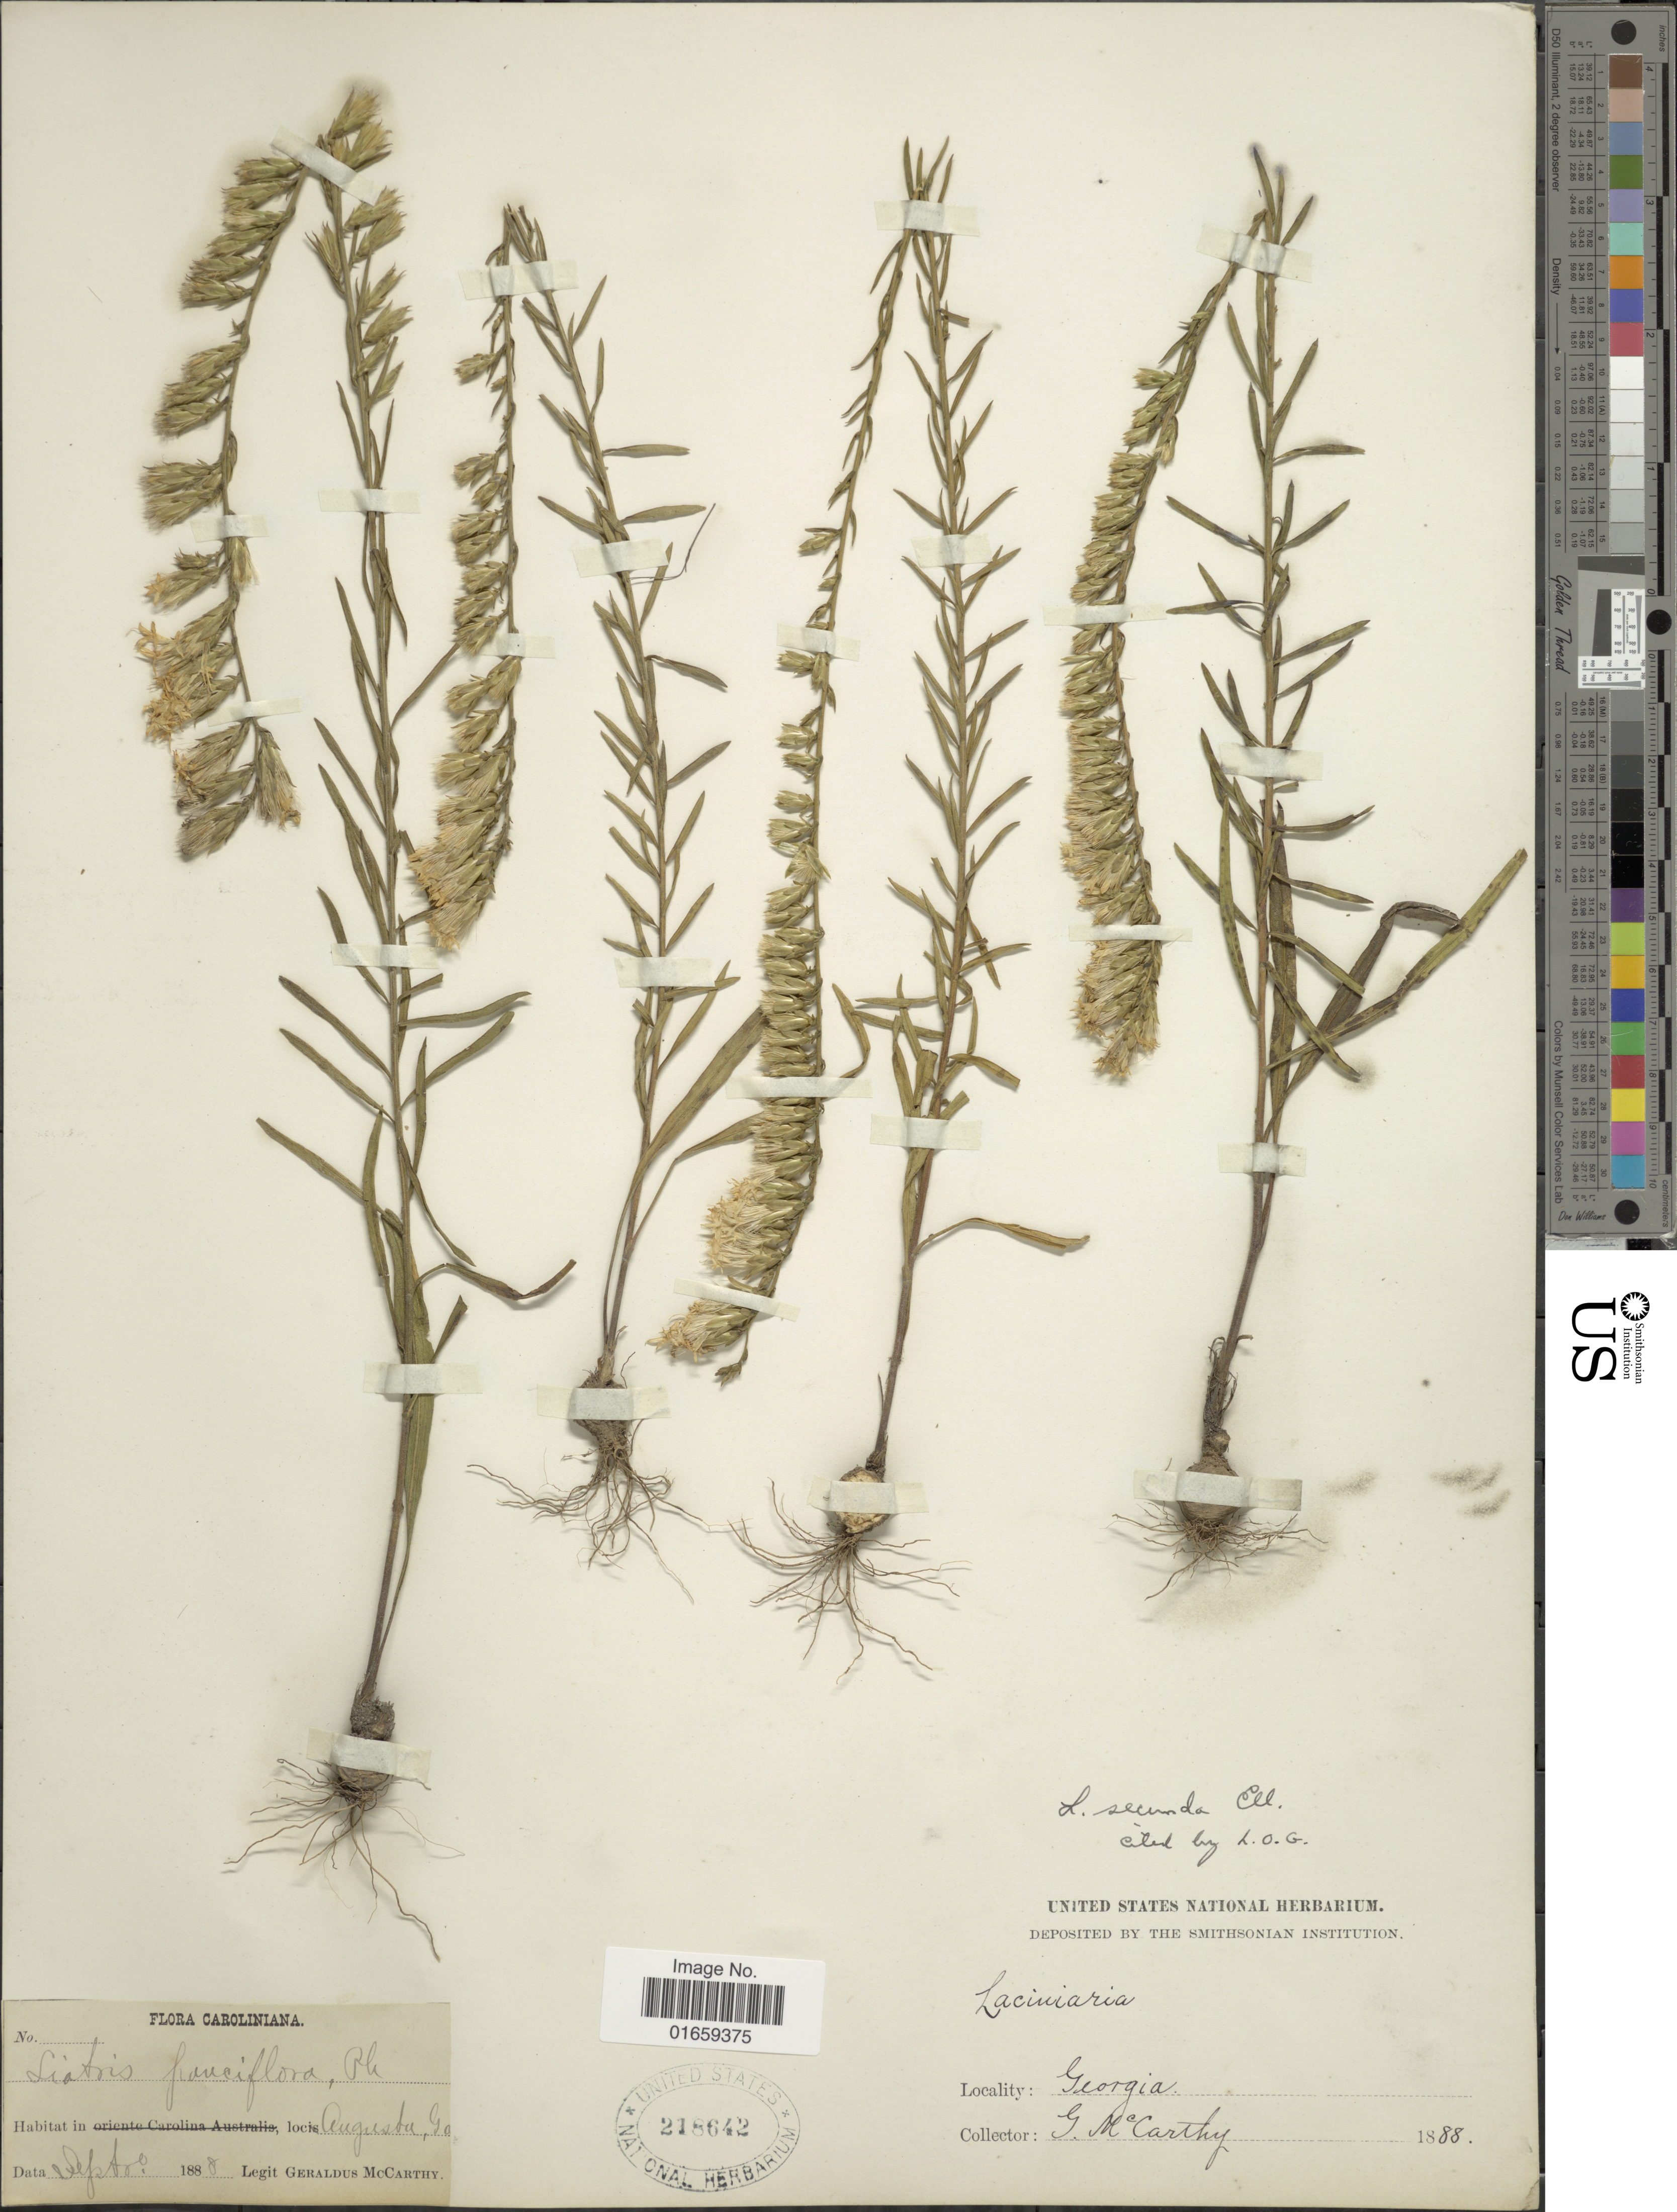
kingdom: Plantae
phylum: Tracheophyta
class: Magnoliopsida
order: Asterales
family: Asteraceae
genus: Liatris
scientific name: Liatris secunda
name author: Elliott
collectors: M. McCarthy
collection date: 1888-09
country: United States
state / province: Georgia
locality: Caroliniana, Augusta, Ga.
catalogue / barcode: US 218642